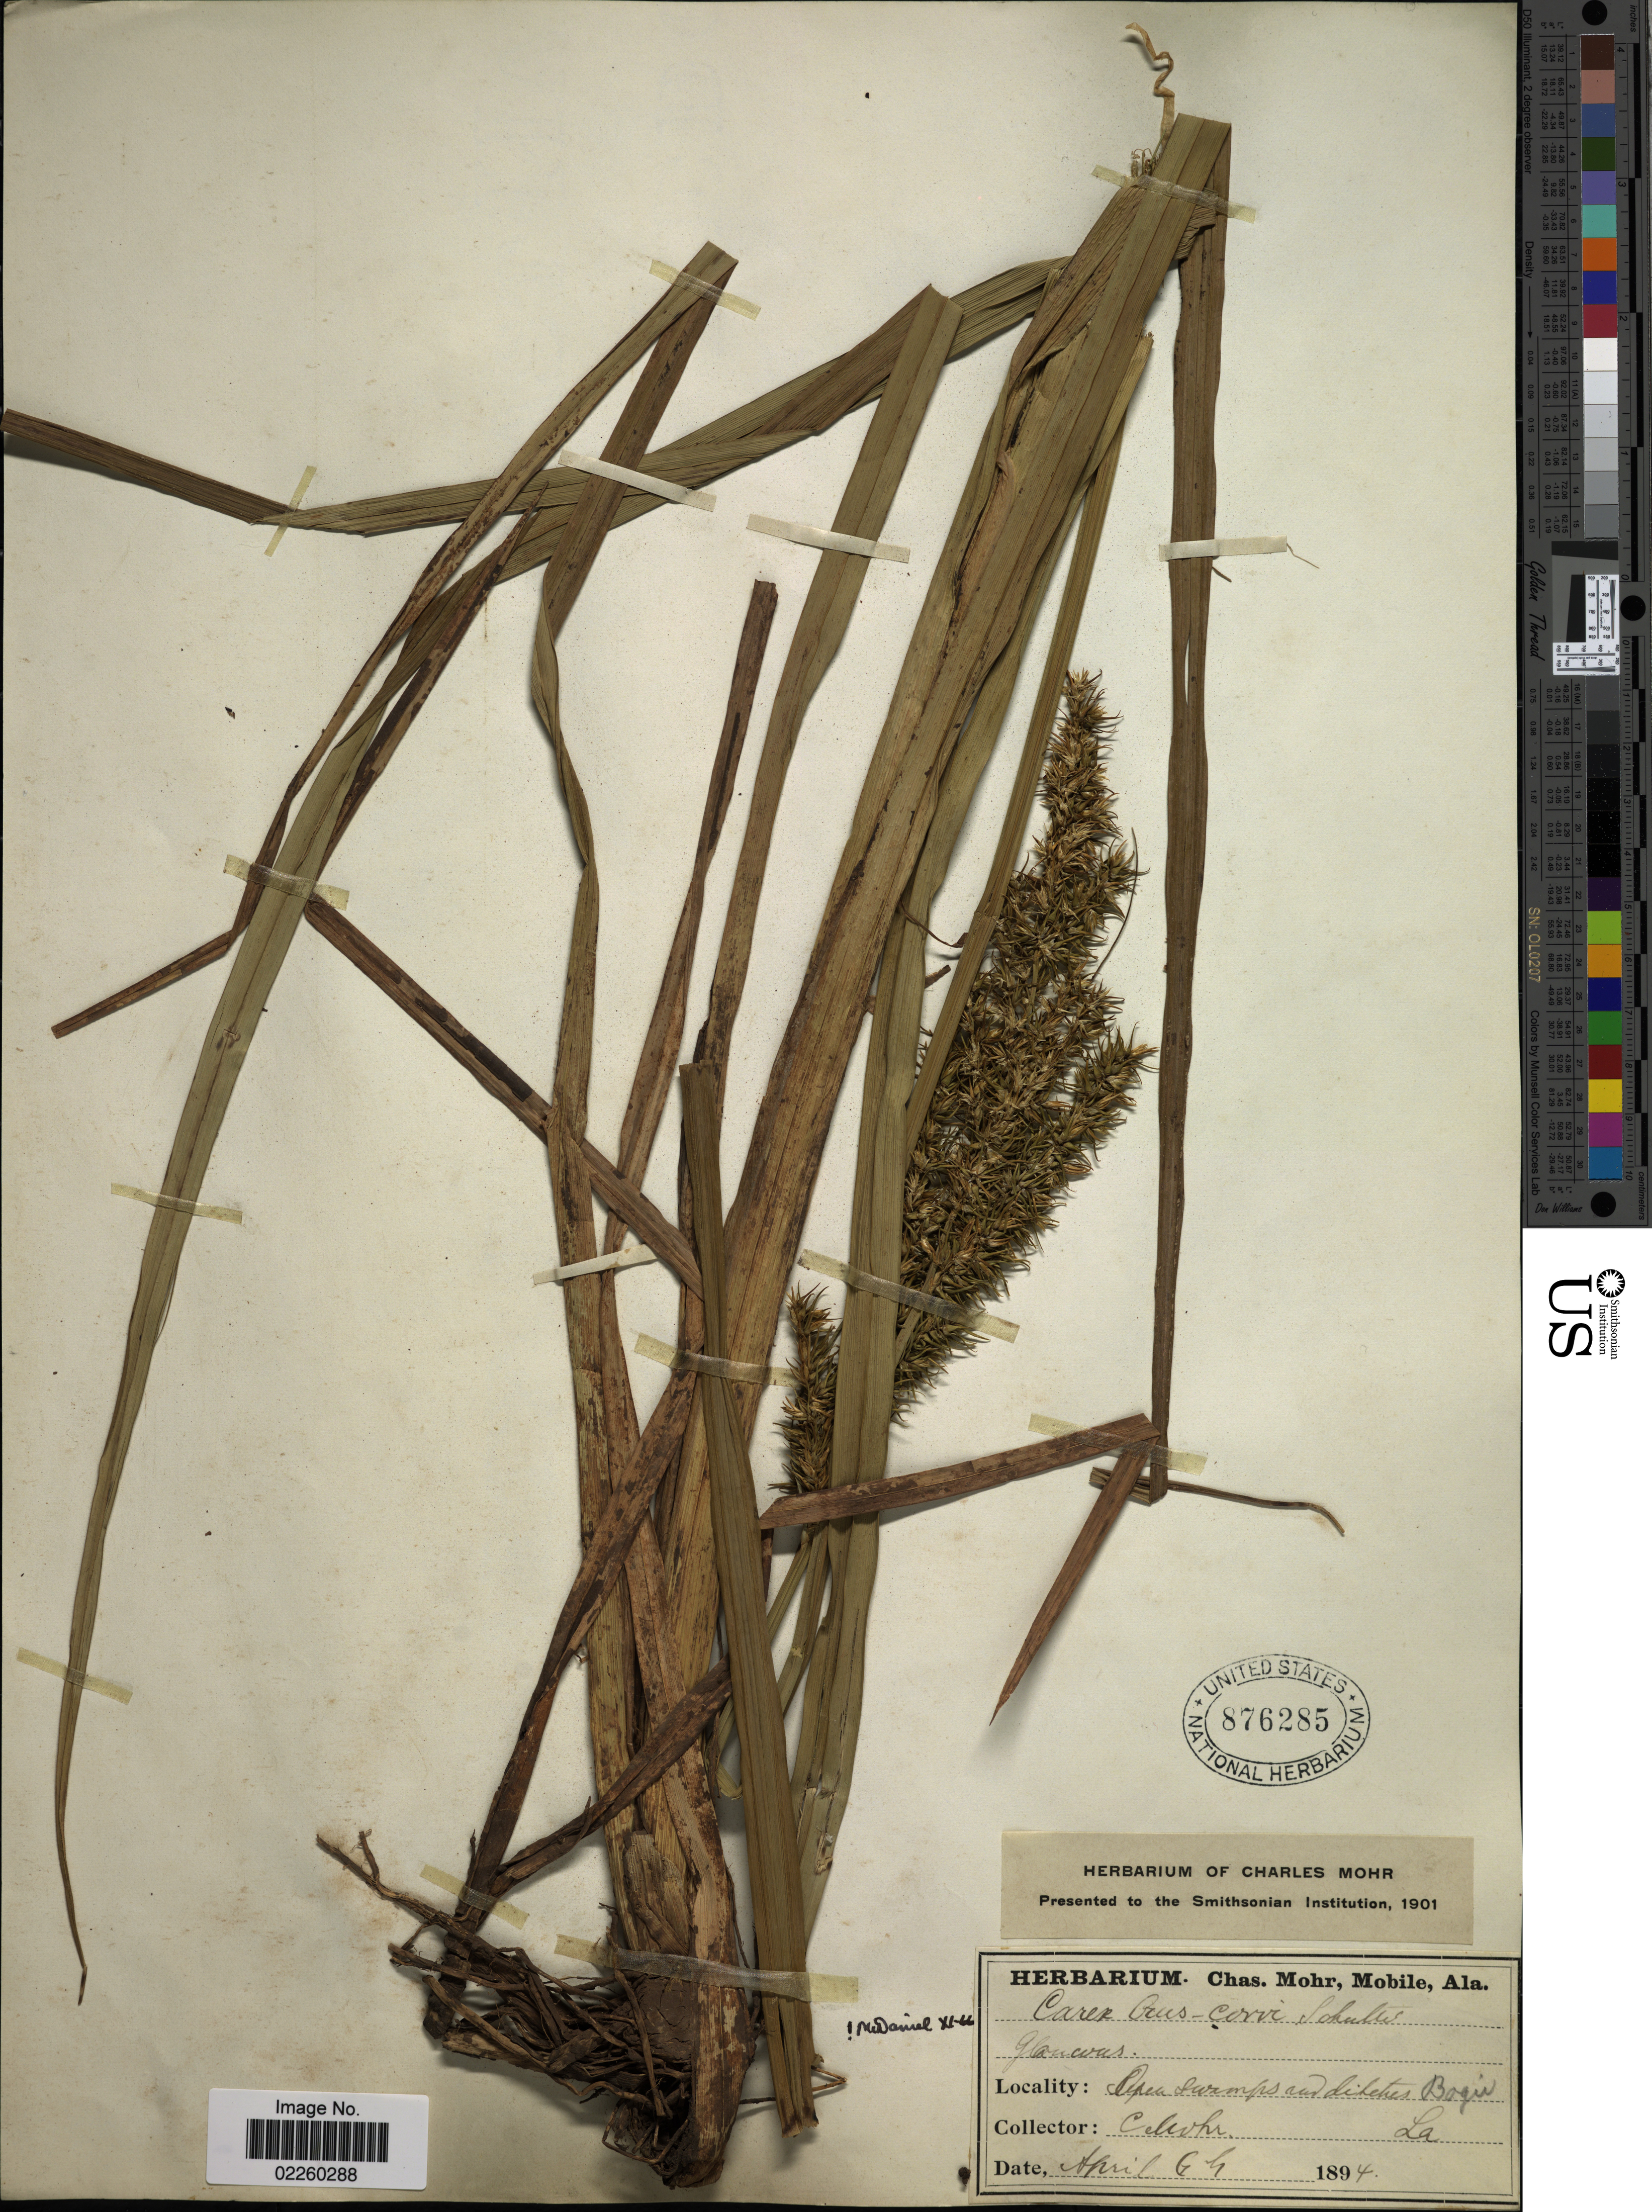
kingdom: Plantae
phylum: Tracheophyta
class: Liliopsida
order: Poales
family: Cyperaceae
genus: Carex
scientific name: Carex crus-corvi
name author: Shuttlew. ex Kunze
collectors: Mohr, C. T. (herbarium)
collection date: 1894-04-06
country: United States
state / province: Louisiana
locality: Bogu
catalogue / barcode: US 876285